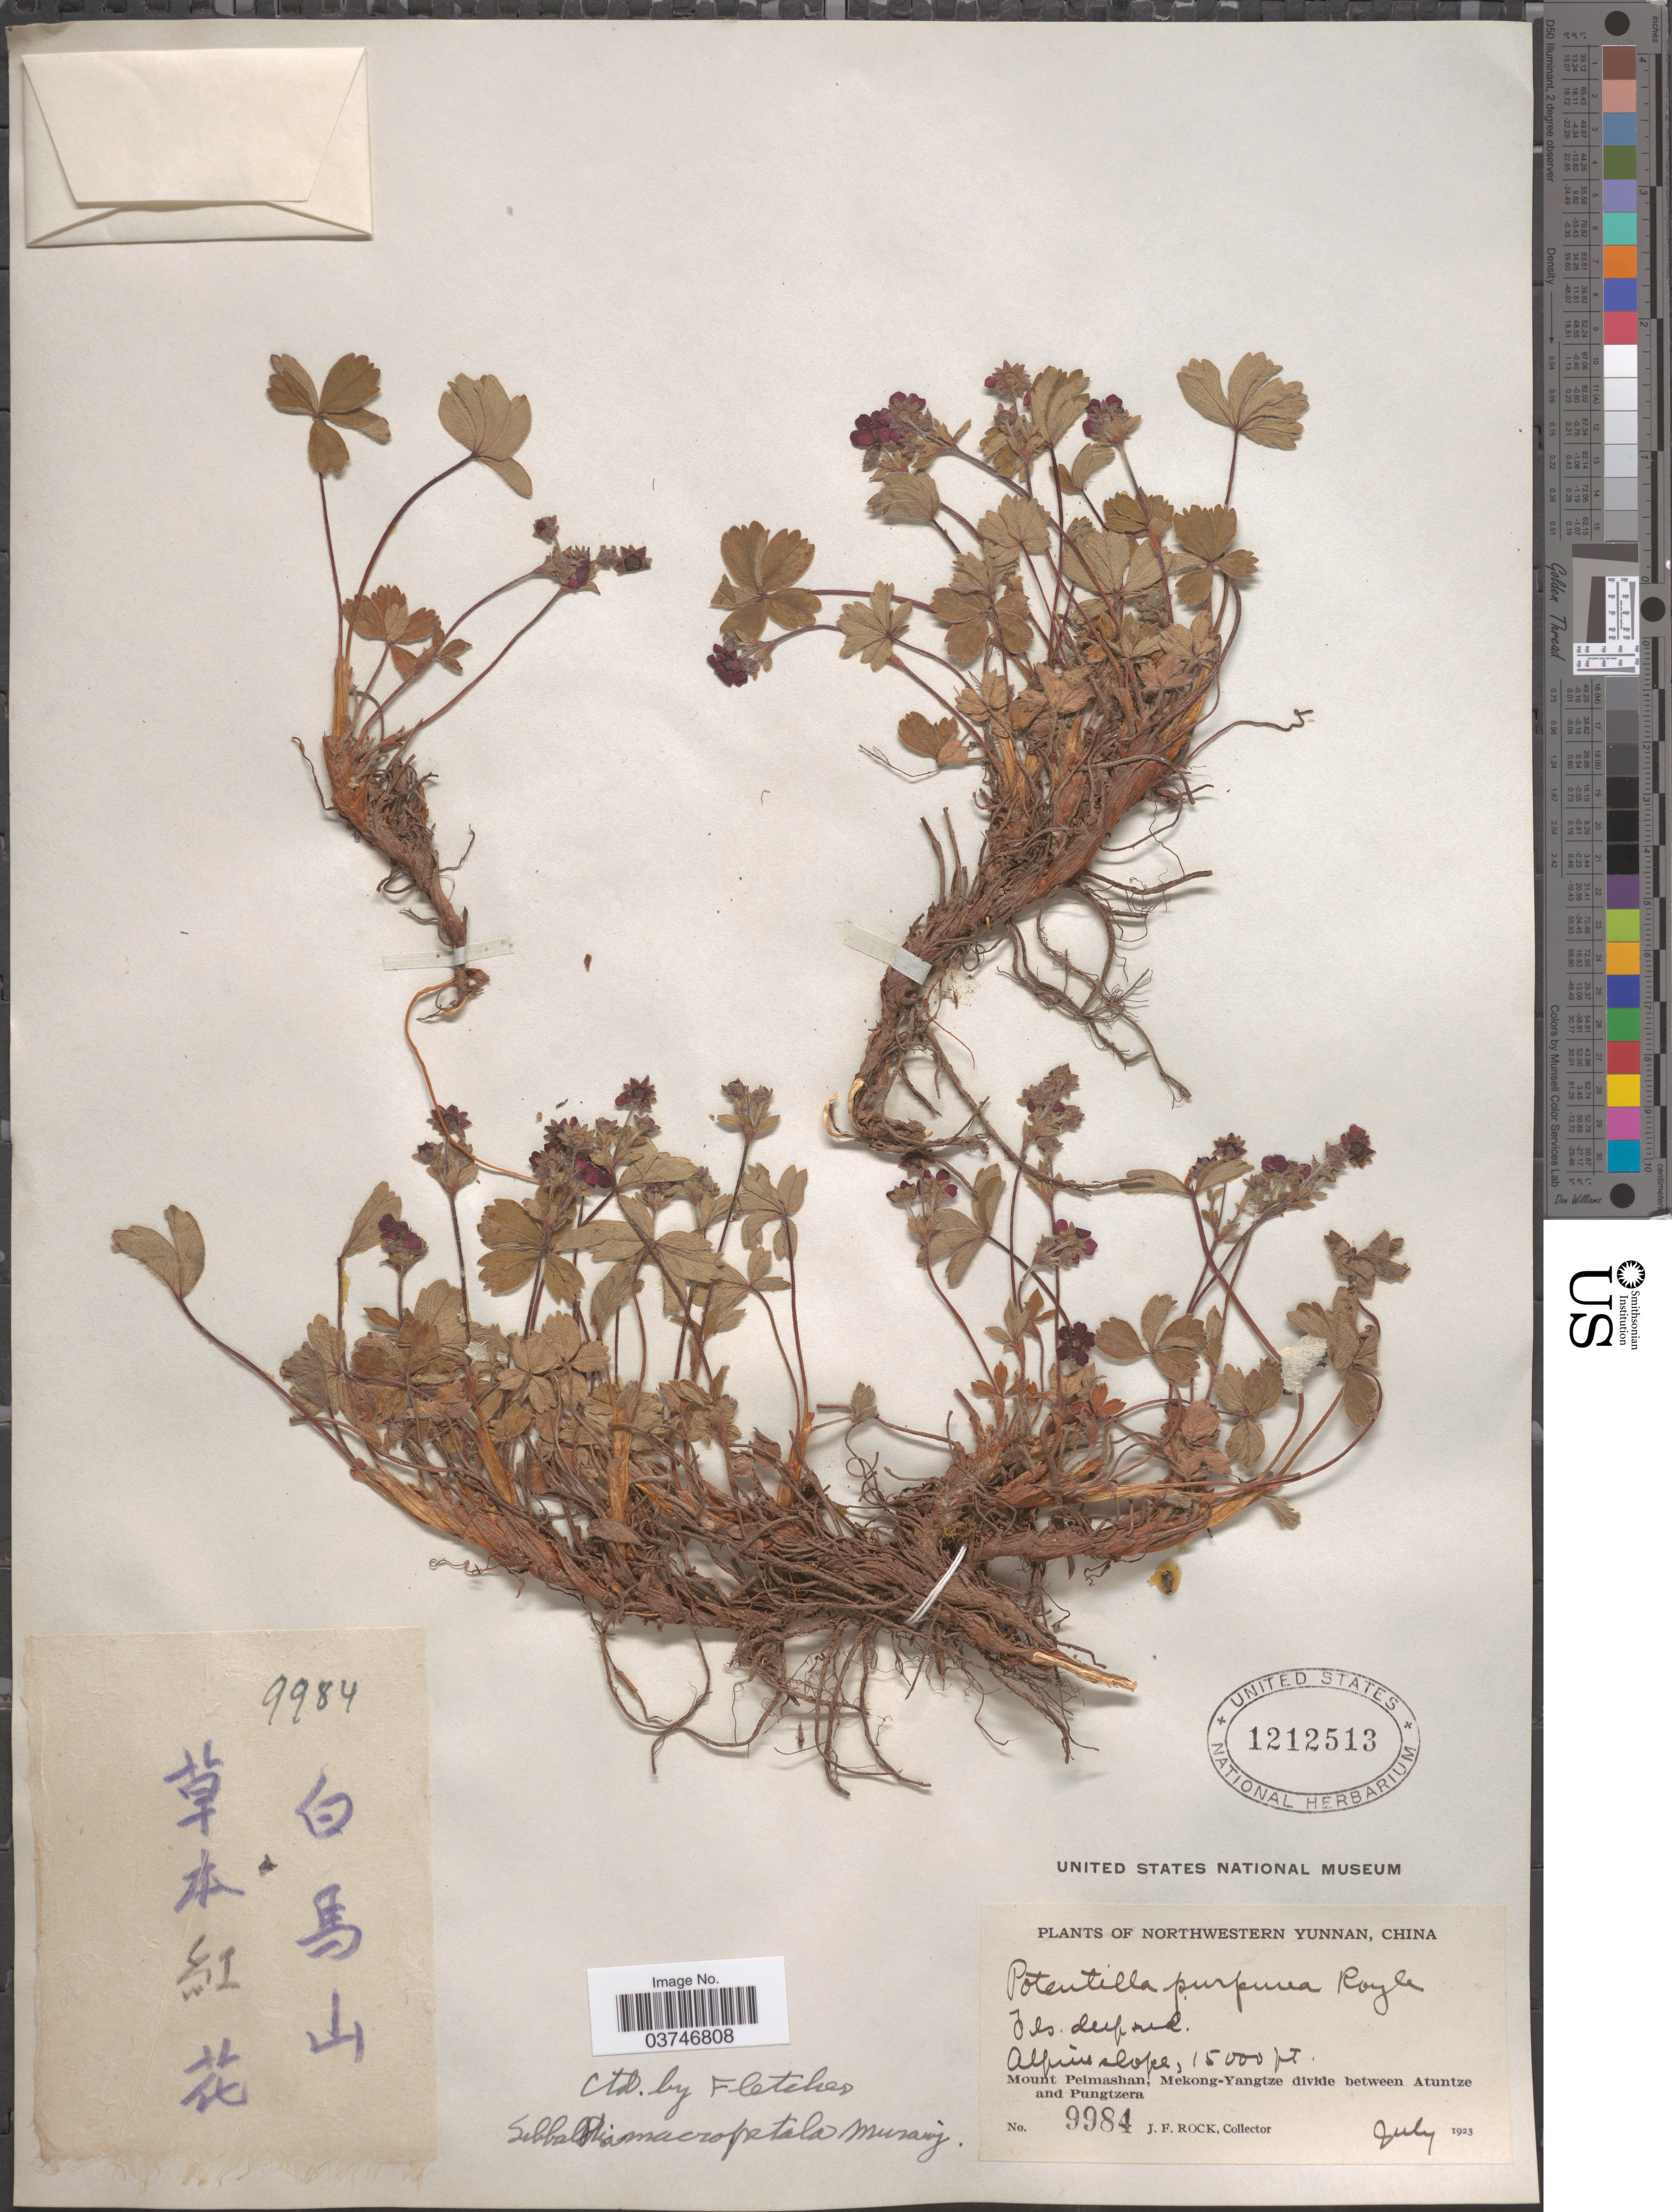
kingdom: Plantae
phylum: Tracheophyta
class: Magnoliopsida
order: Rosales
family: Rosaceae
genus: Sibbaldia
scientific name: Sibbaldia purpurea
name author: Royle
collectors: J. Rock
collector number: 9984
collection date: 1923-07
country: China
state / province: Yunnan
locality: Northwestern Yunnan. Mount Peimashan, Mekong-Yangtze divide between Atuntze and Pungtzera.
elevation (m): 4572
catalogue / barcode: US 1212513